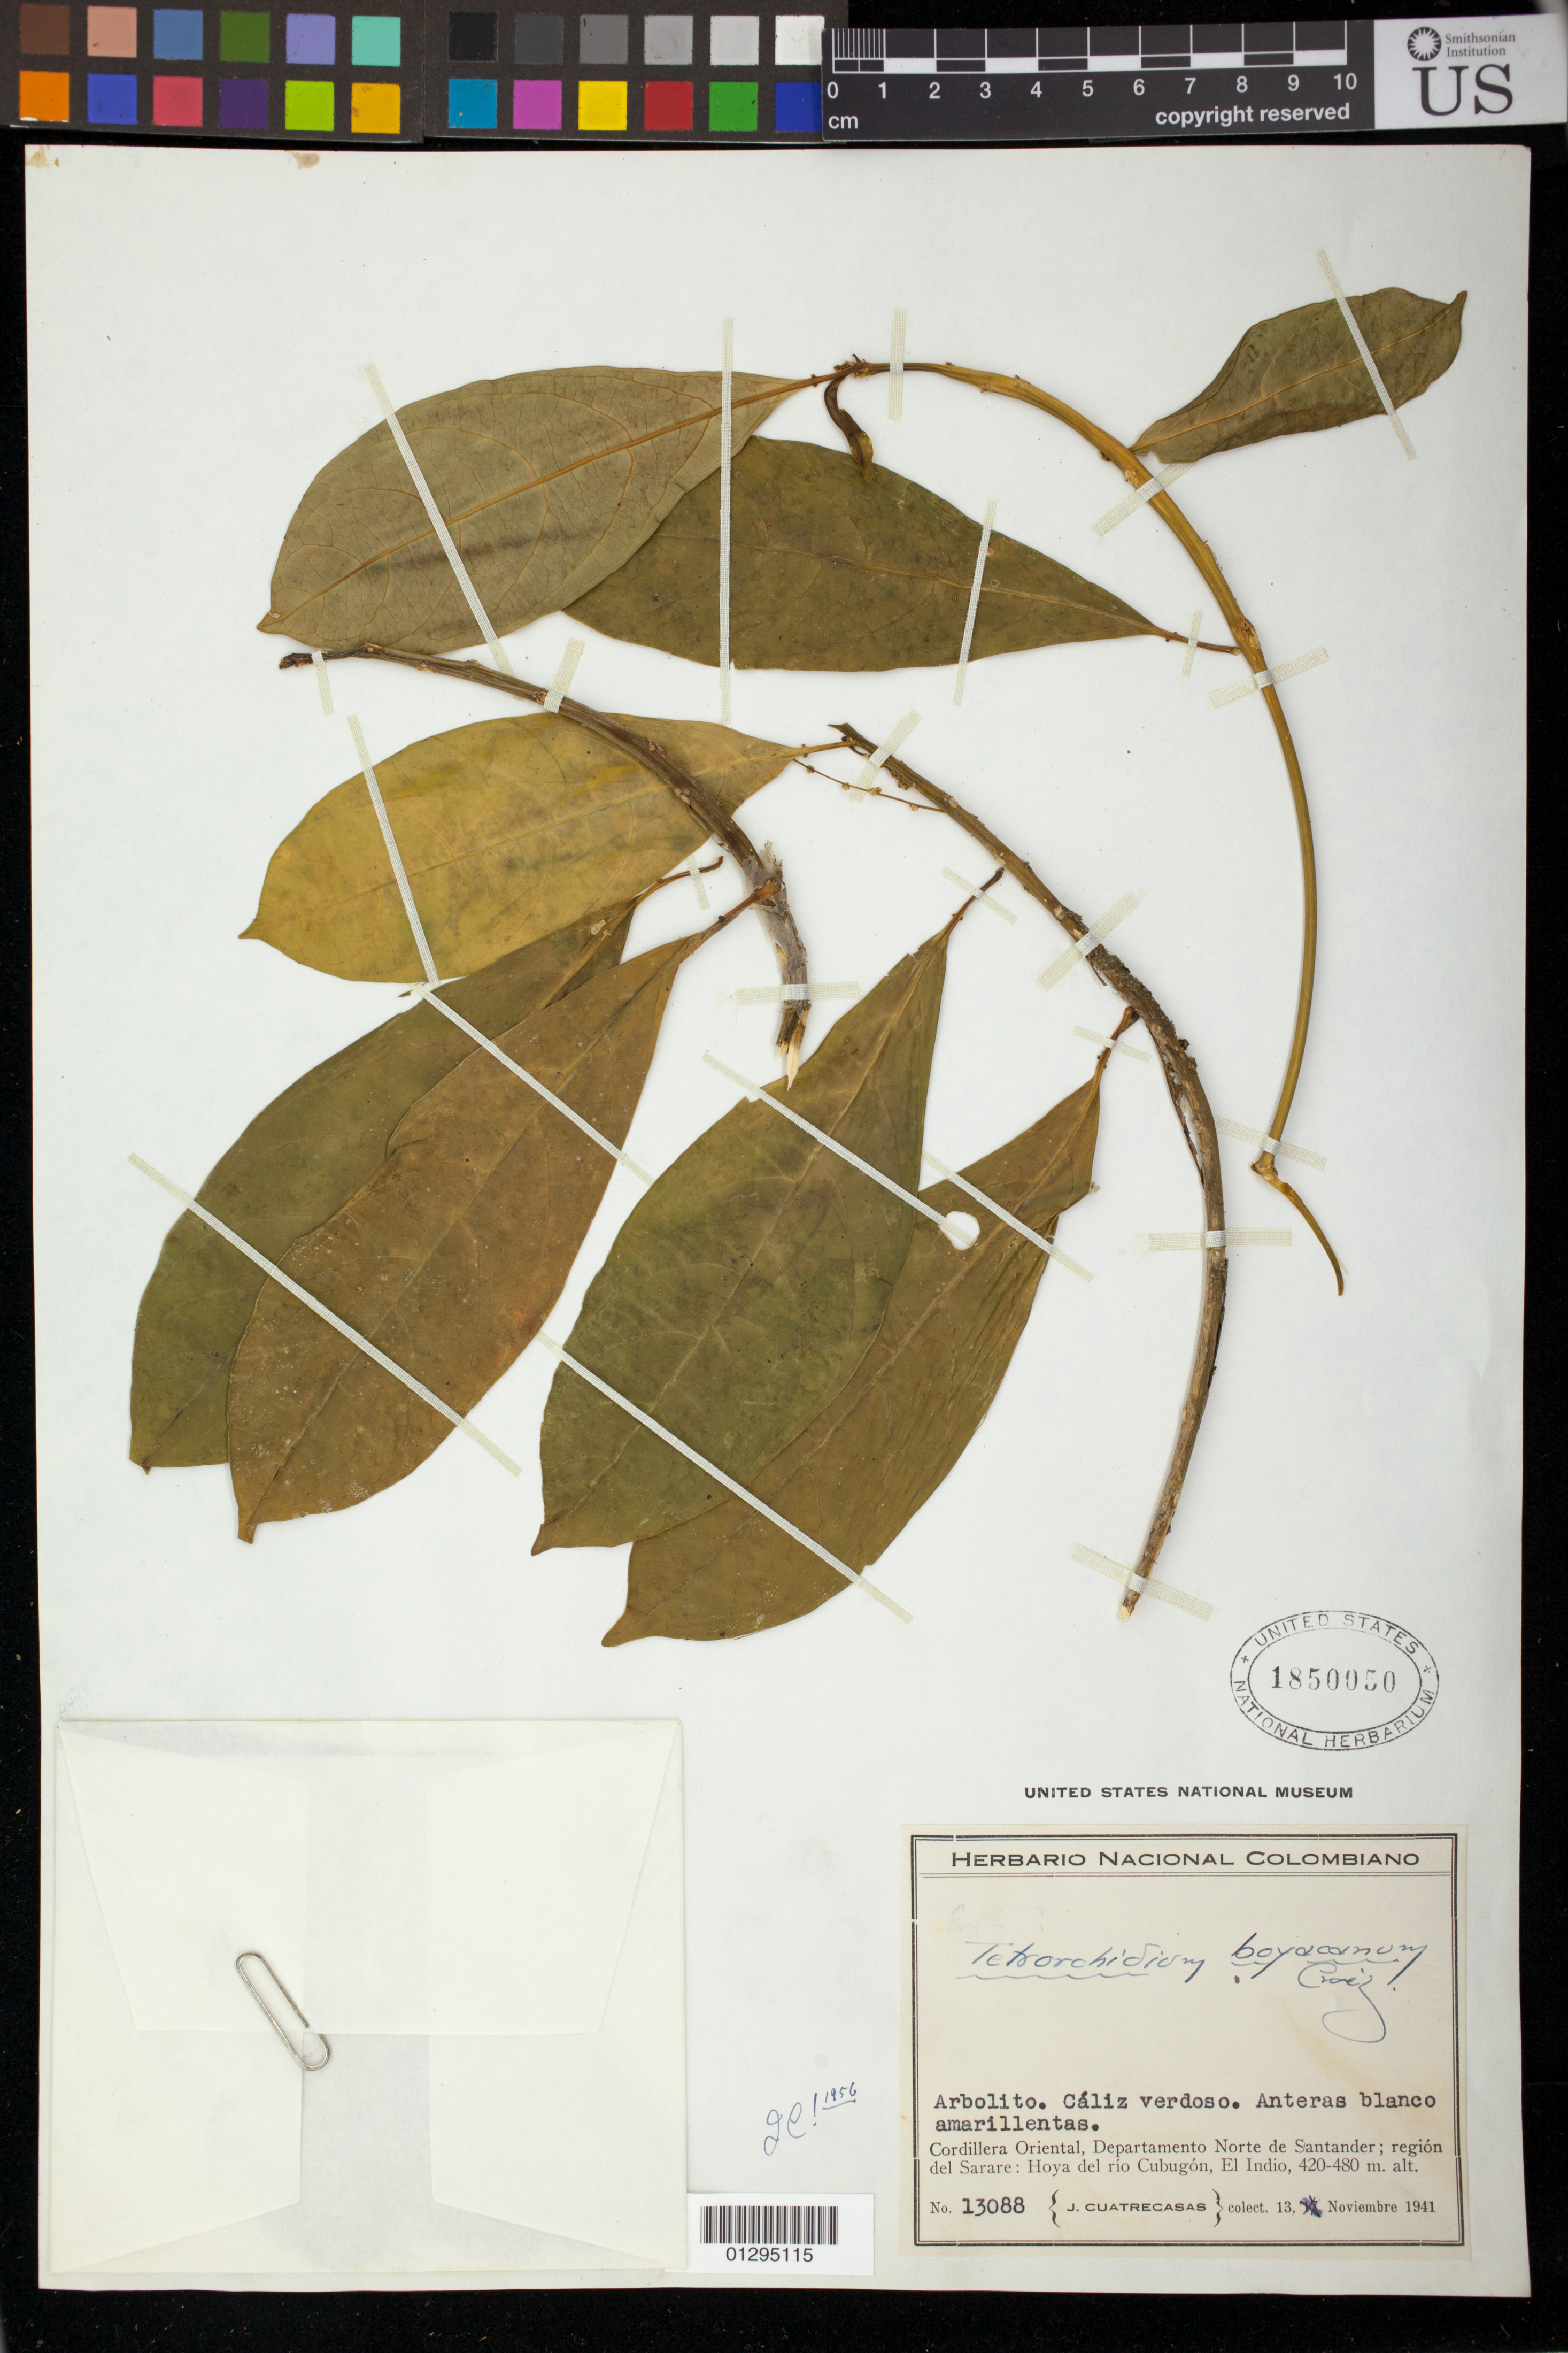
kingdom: Plantae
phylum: Tracheophyta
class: Magnoliopsida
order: Malpighiales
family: Euphorbiaceae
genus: Tetrorchidium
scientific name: Tetrorchidium boyacanum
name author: Croizat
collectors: J. Cuatrecasas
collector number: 13088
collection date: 1941-11-13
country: Colombia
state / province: Norte de Santander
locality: Region del Sarare: Hoya del rio Cubugon, El Indio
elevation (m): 420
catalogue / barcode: US 1850050